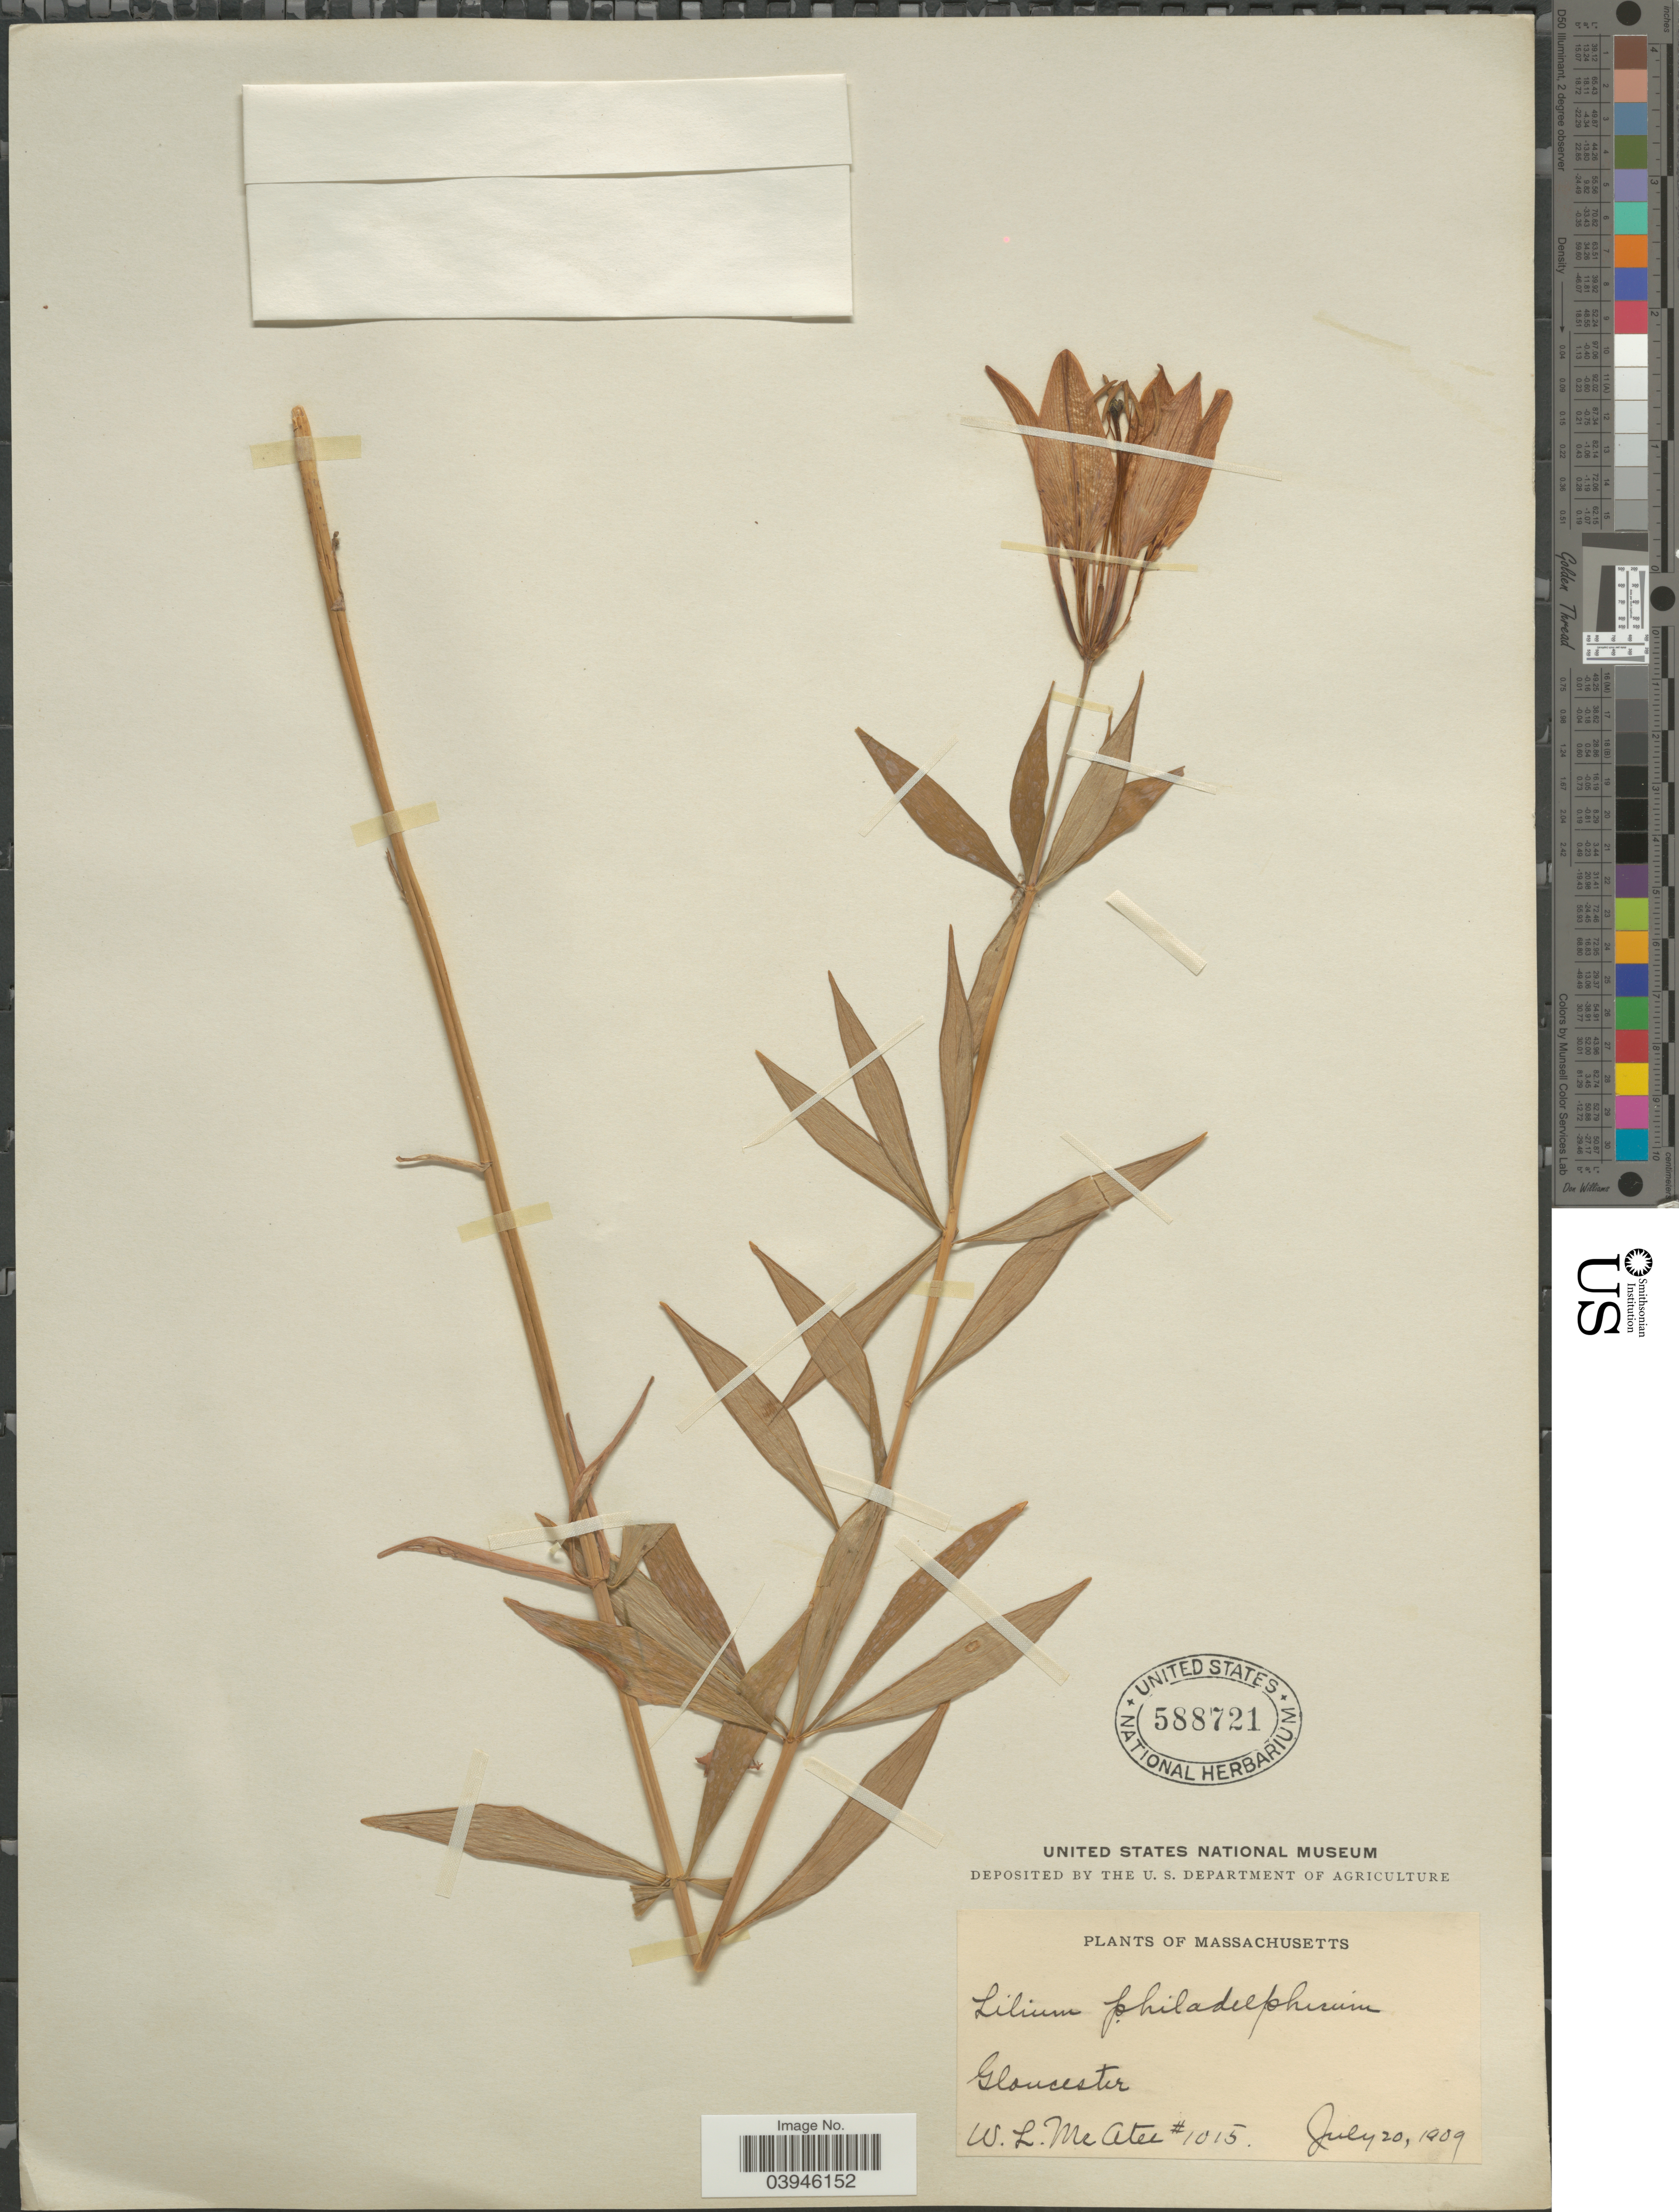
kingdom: Plantae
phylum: Tracheophyta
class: Liliopsida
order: Liliales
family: Liliaceae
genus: Lilium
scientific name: Lilium philadelphicum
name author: L.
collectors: W. McAtee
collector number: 1015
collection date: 1909-07-20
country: United States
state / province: Massachusetts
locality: Gloucester.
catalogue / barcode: US 588721